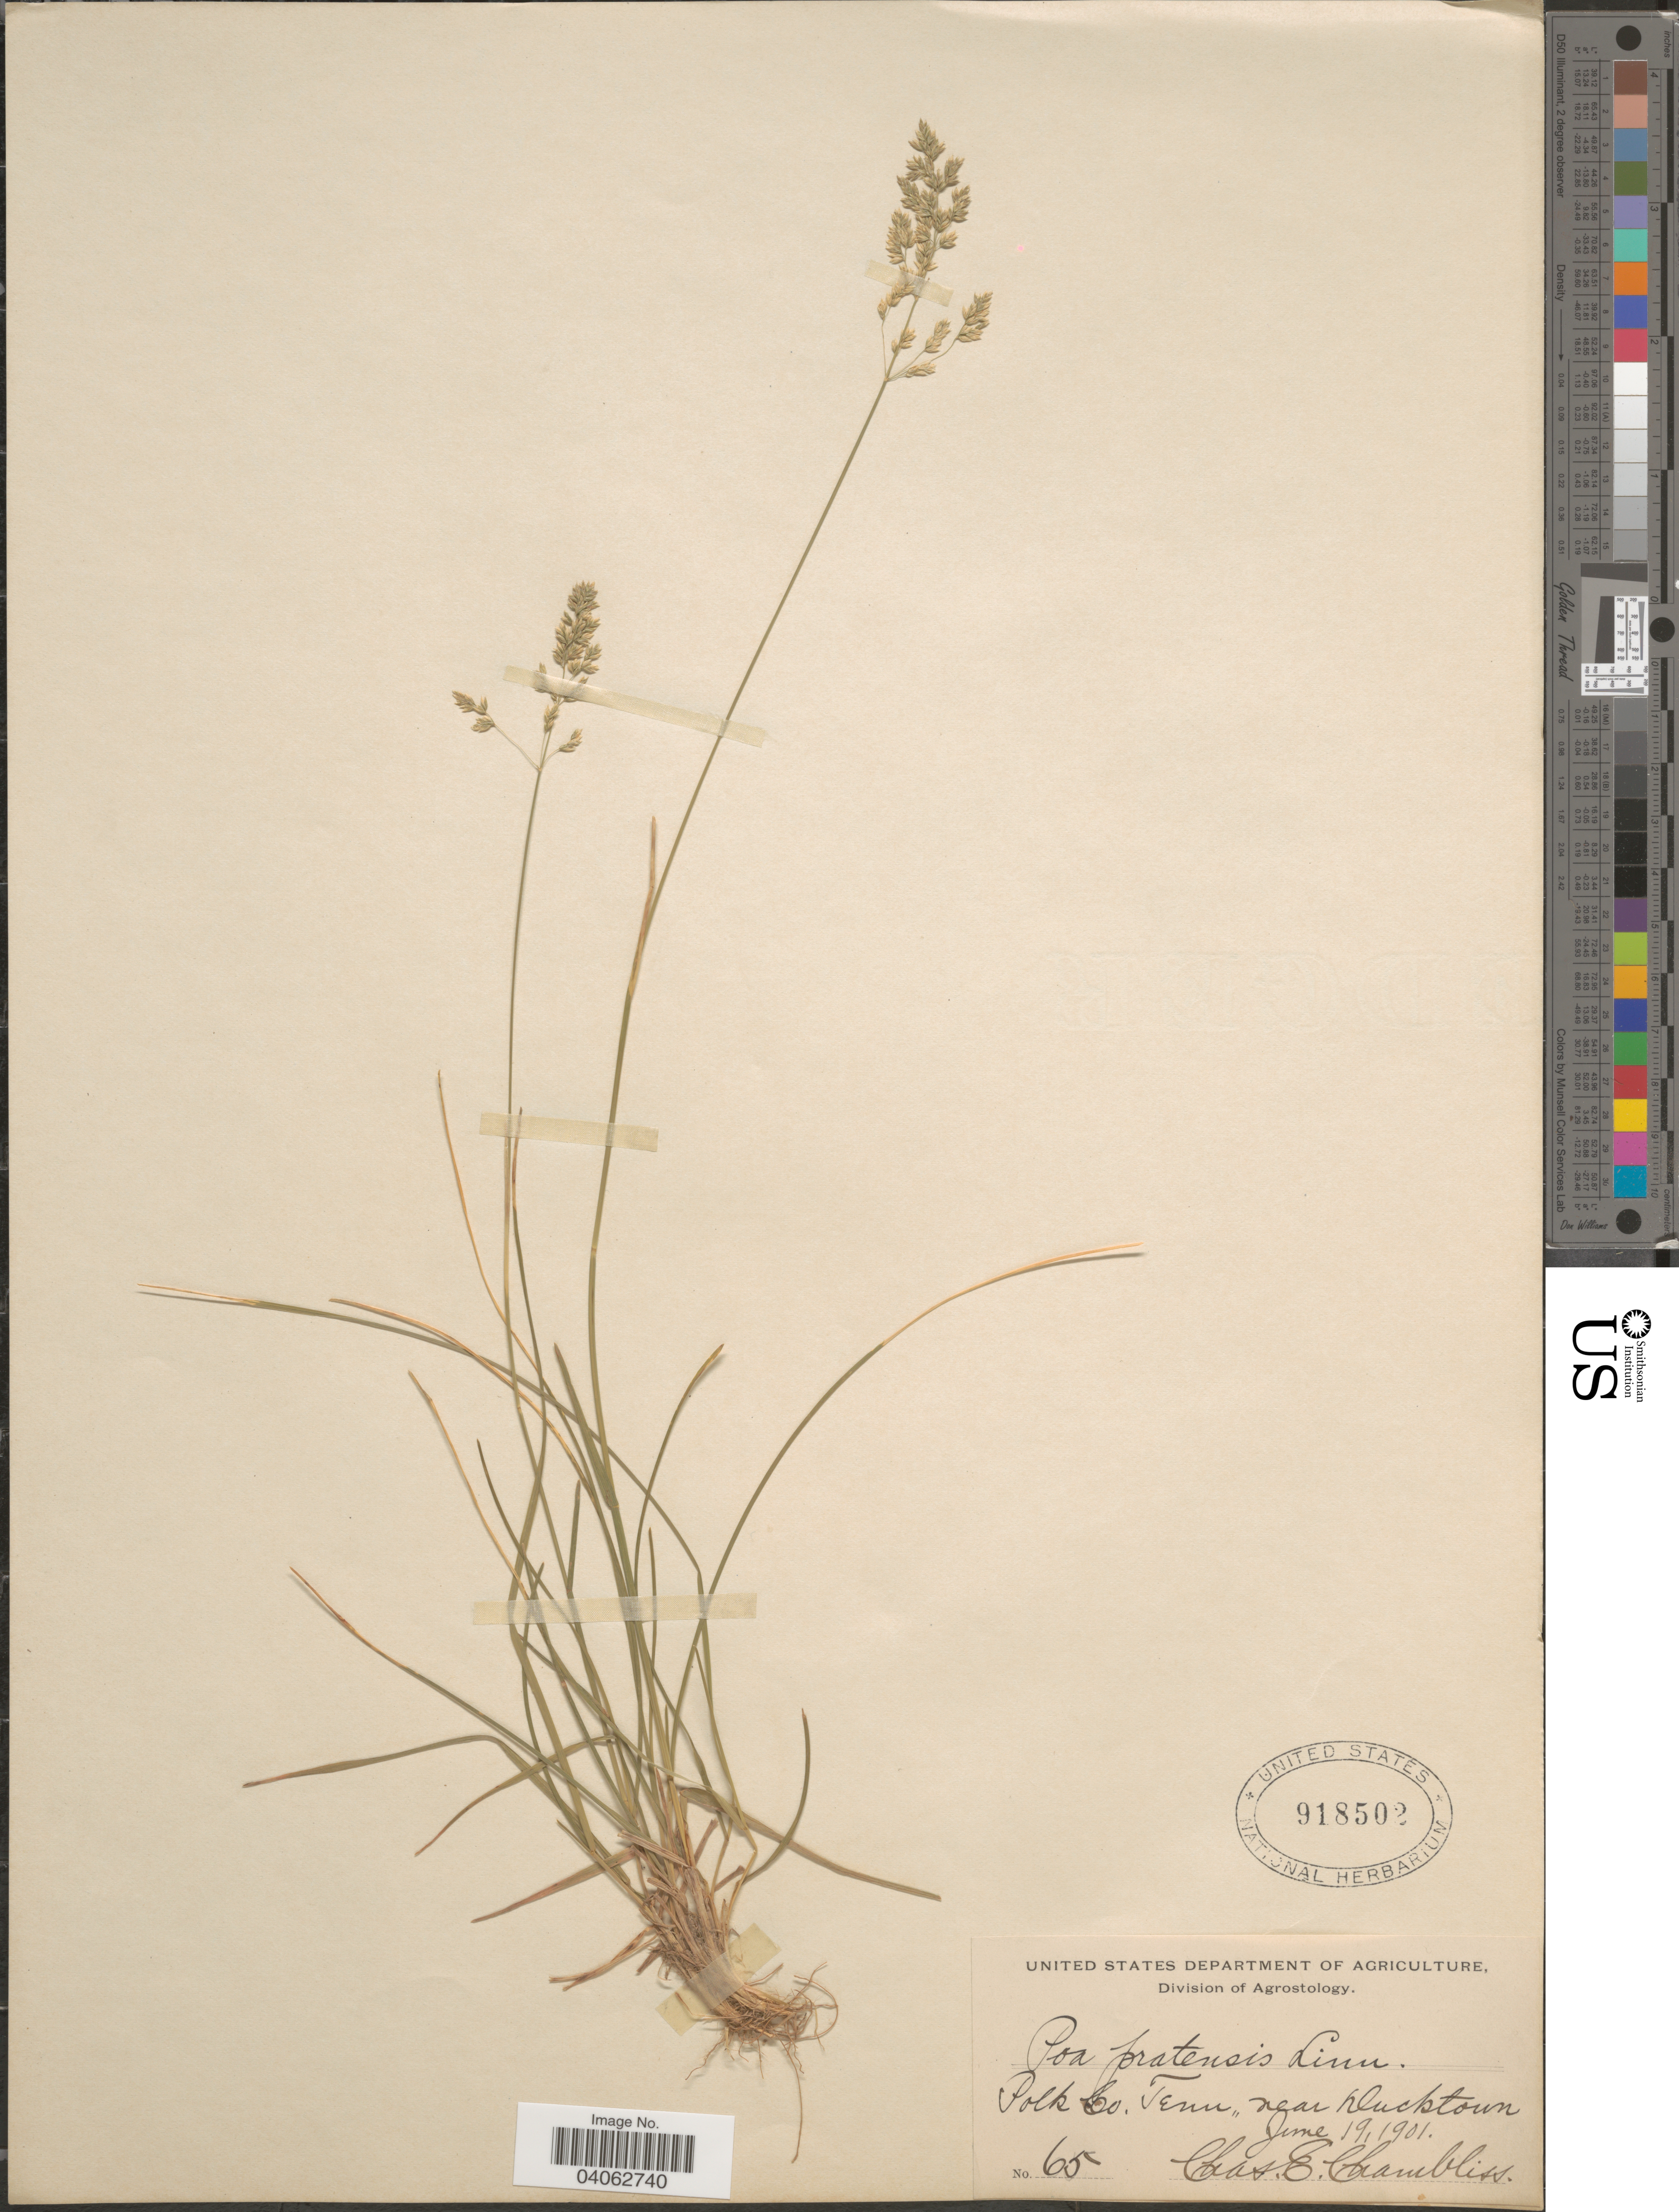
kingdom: Plantae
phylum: Tracheophyta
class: Liliopsida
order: Poales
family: Poaceae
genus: Poa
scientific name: Poa pratensis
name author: L.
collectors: C. Chambliss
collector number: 65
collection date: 1901-06-19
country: United States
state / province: Tennessee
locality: Polk Co., near Ducktown.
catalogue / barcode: US 918502